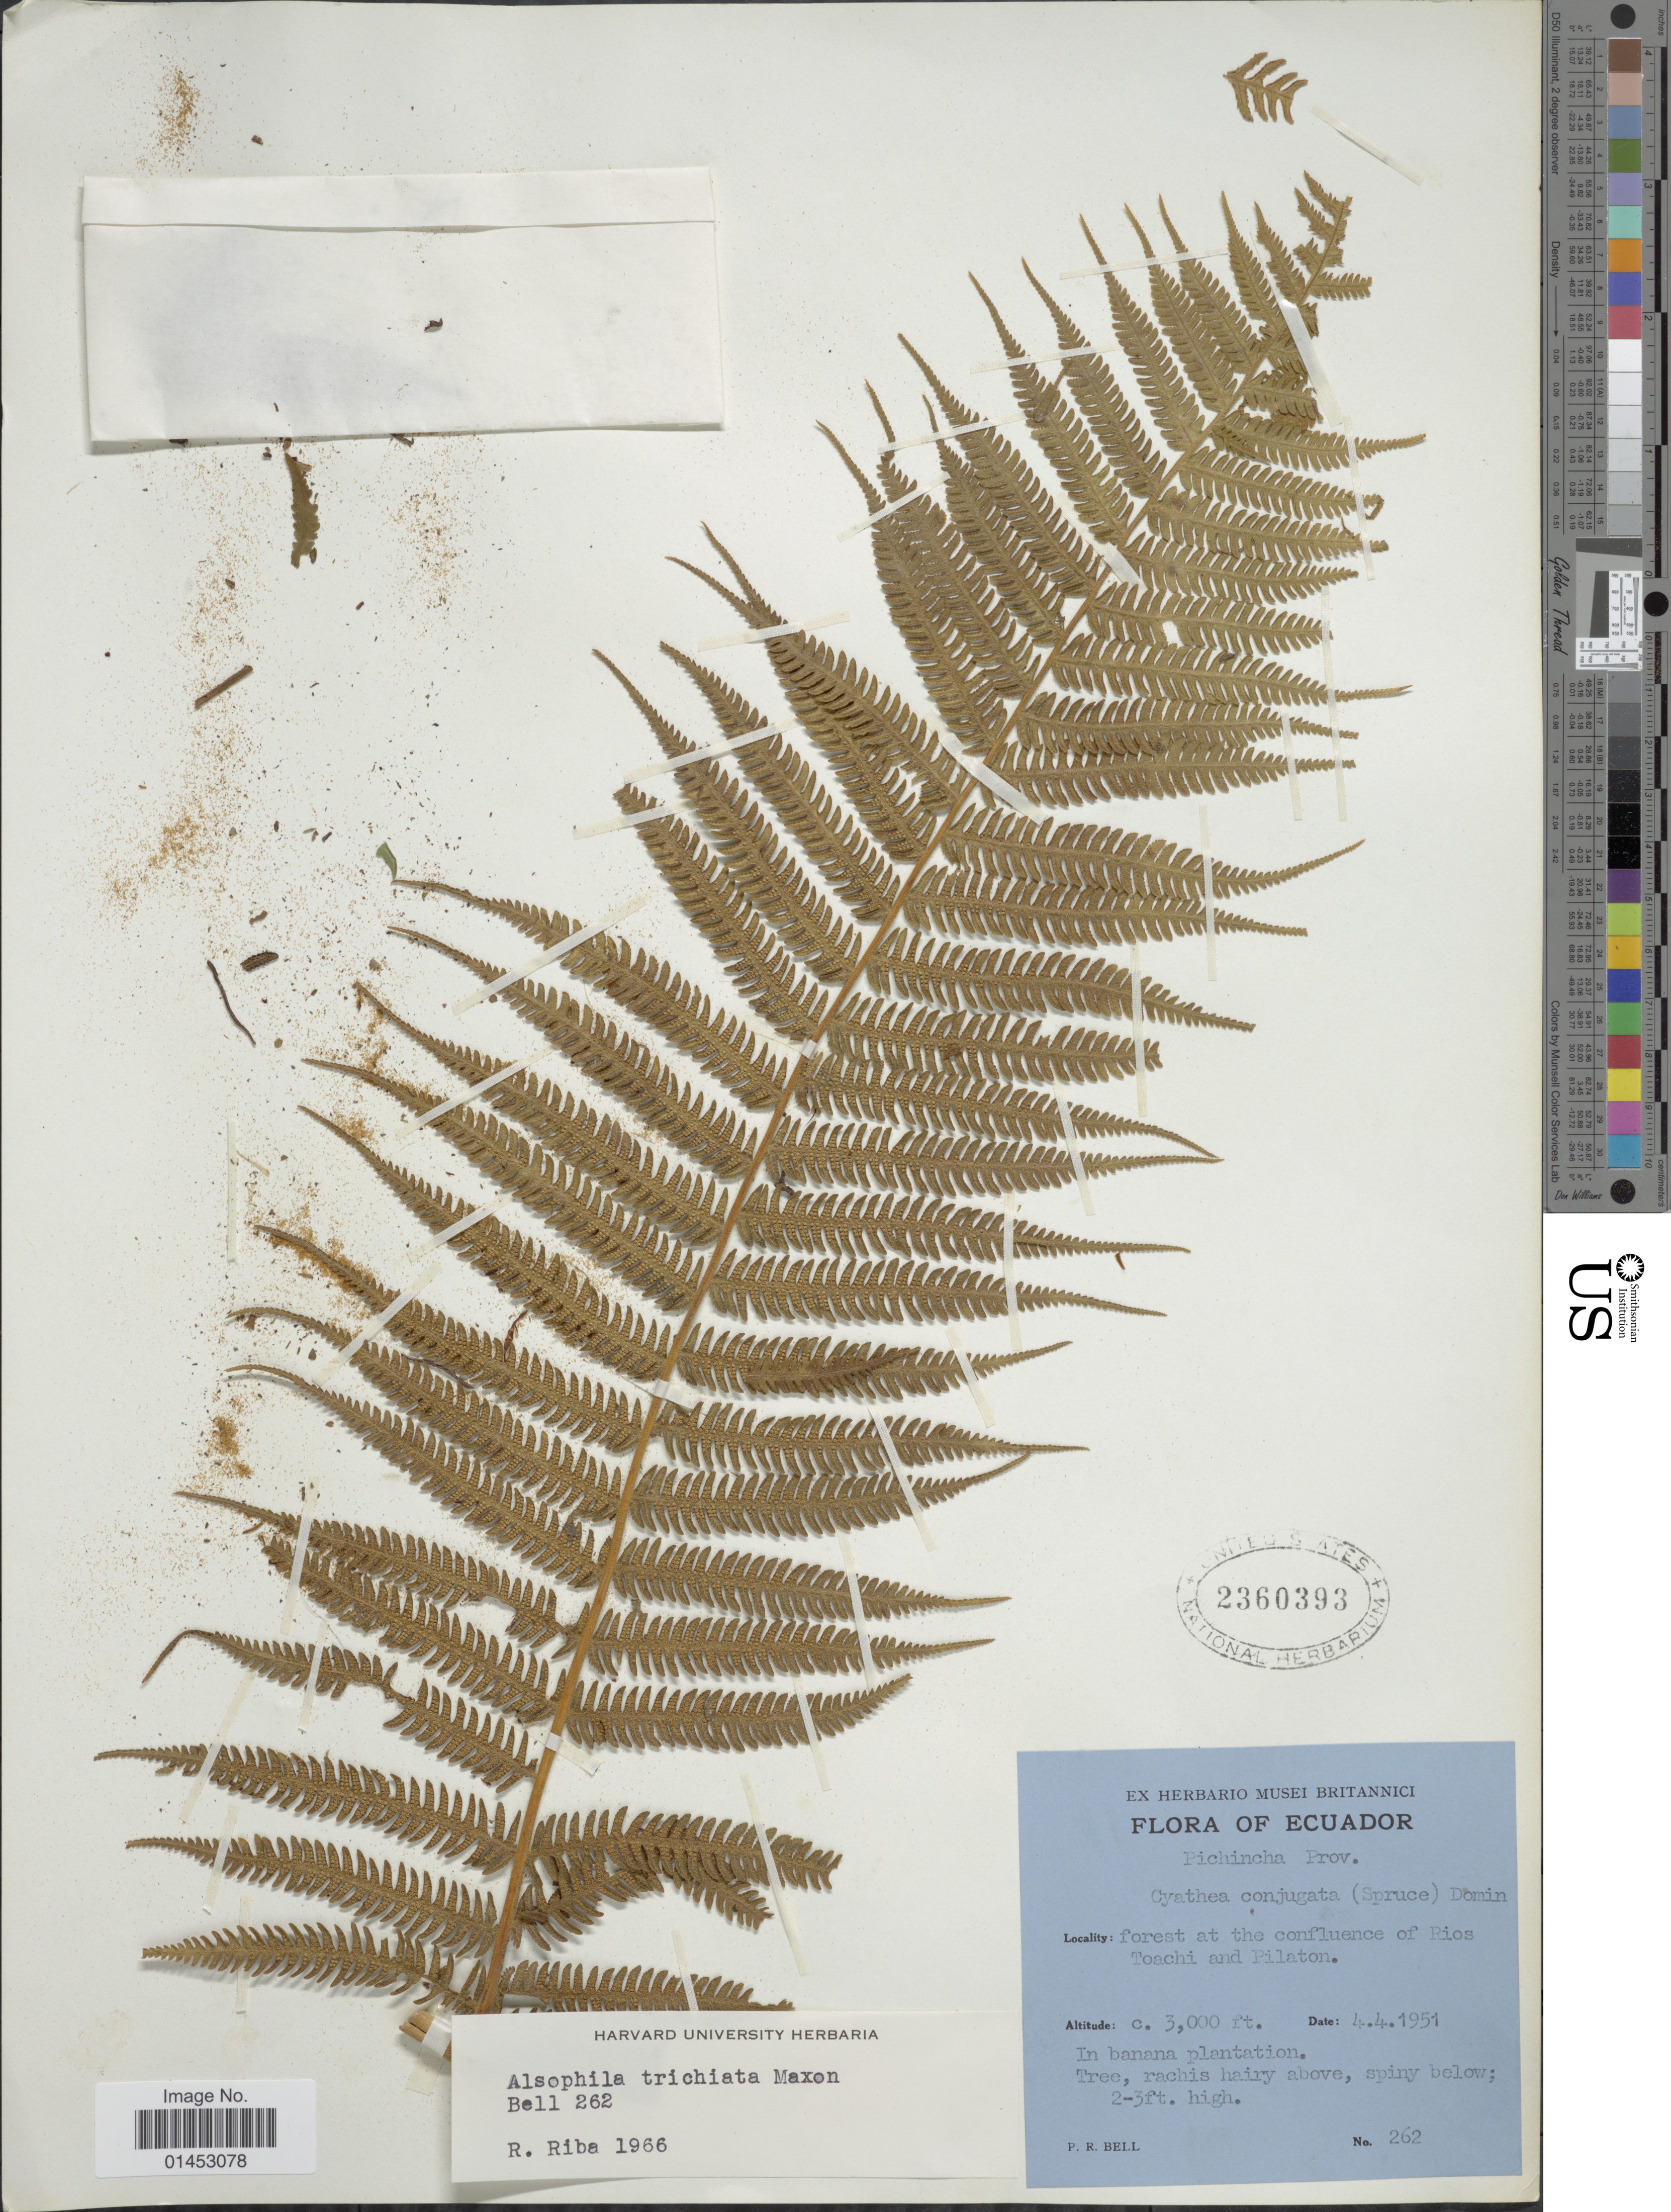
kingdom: Plantae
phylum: Tracheophyta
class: Polypodiopsida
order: Cyatheales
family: Cyatheaceae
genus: Cyathea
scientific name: Cyathea trichiata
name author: (Maxon) Domin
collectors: P. R. Bell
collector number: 262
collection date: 1951-04-04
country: Ecuador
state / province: Pichincha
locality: Pichincha Prov. Forest at the confluence of Rios Toachi and Pilaton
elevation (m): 914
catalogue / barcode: US 2360393